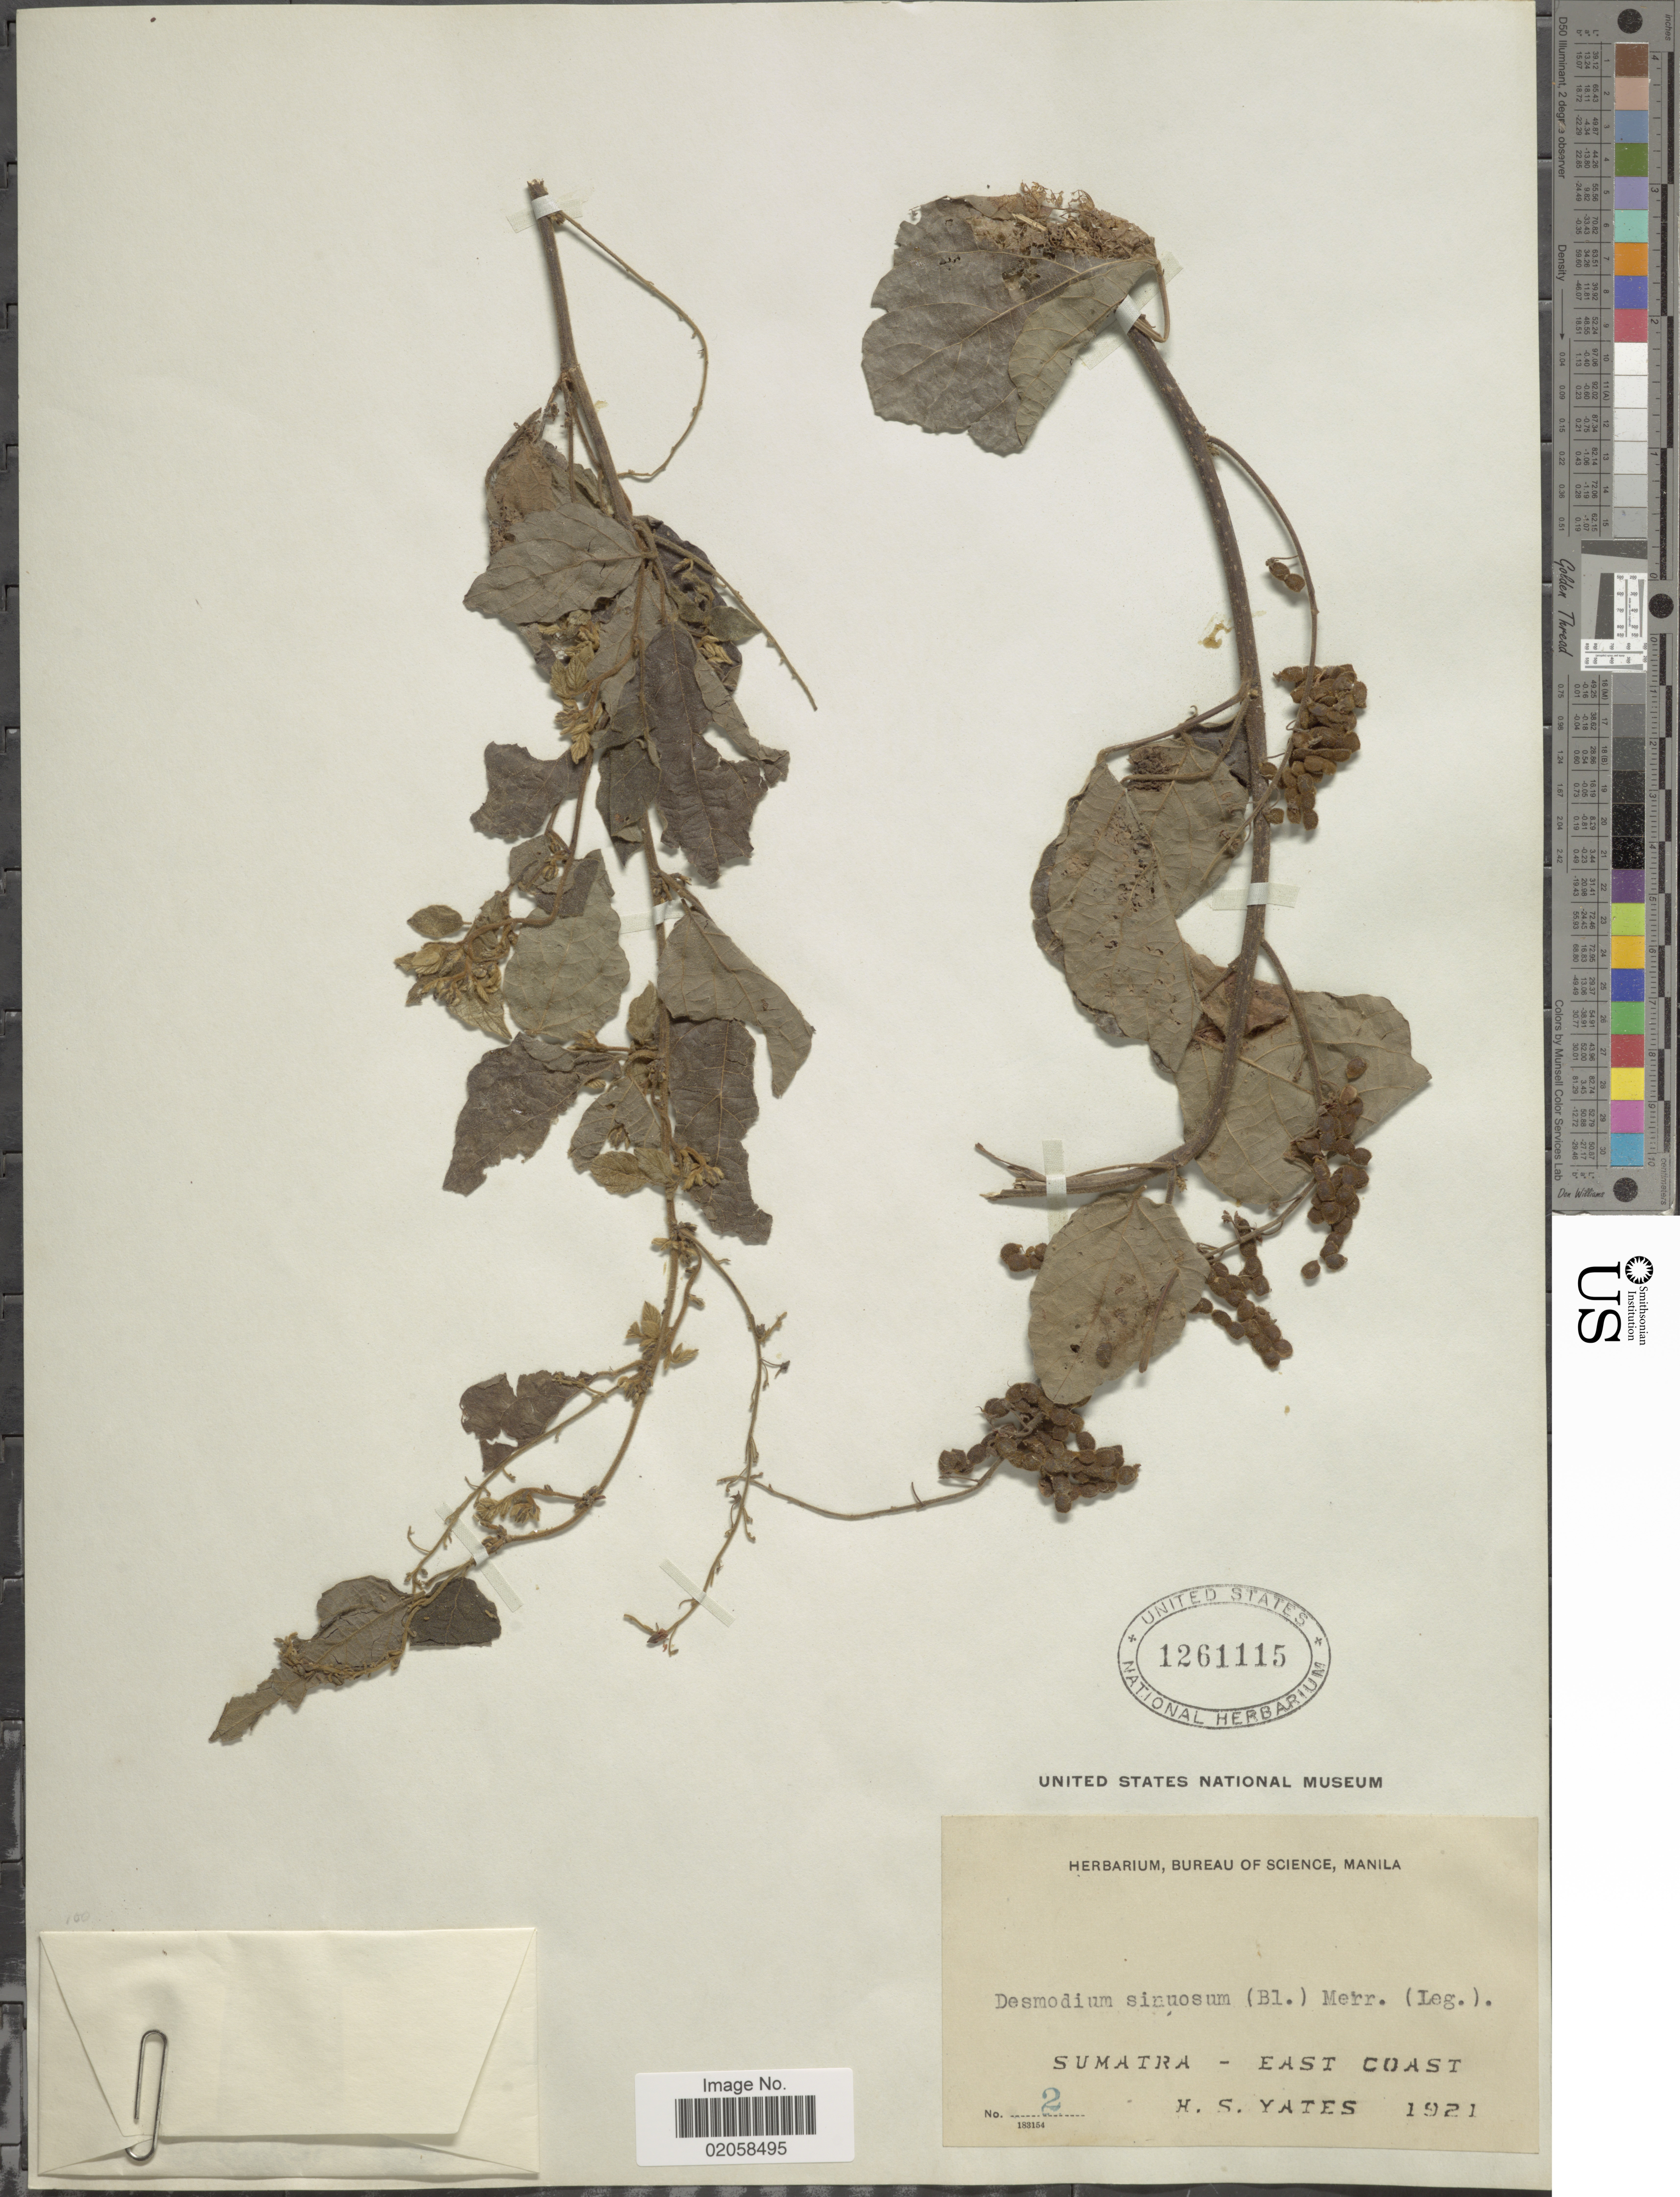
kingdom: Plantae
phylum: Tracheophyta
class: Magnoliopsida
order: Fabales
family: Fabaceae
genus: Puhuaea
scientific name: Puhuaea sequax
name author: (Wall.) H. Ohashi & K. Ohashi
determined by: Strong, Mark T., (BOT), Smithsonian Institution - National Museum of Natural History (UNITED STATES)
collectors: H. S. Yates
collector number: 2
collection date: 1921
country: Indonesia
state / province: Sumatra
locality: East coast.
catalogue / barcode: US 1261115